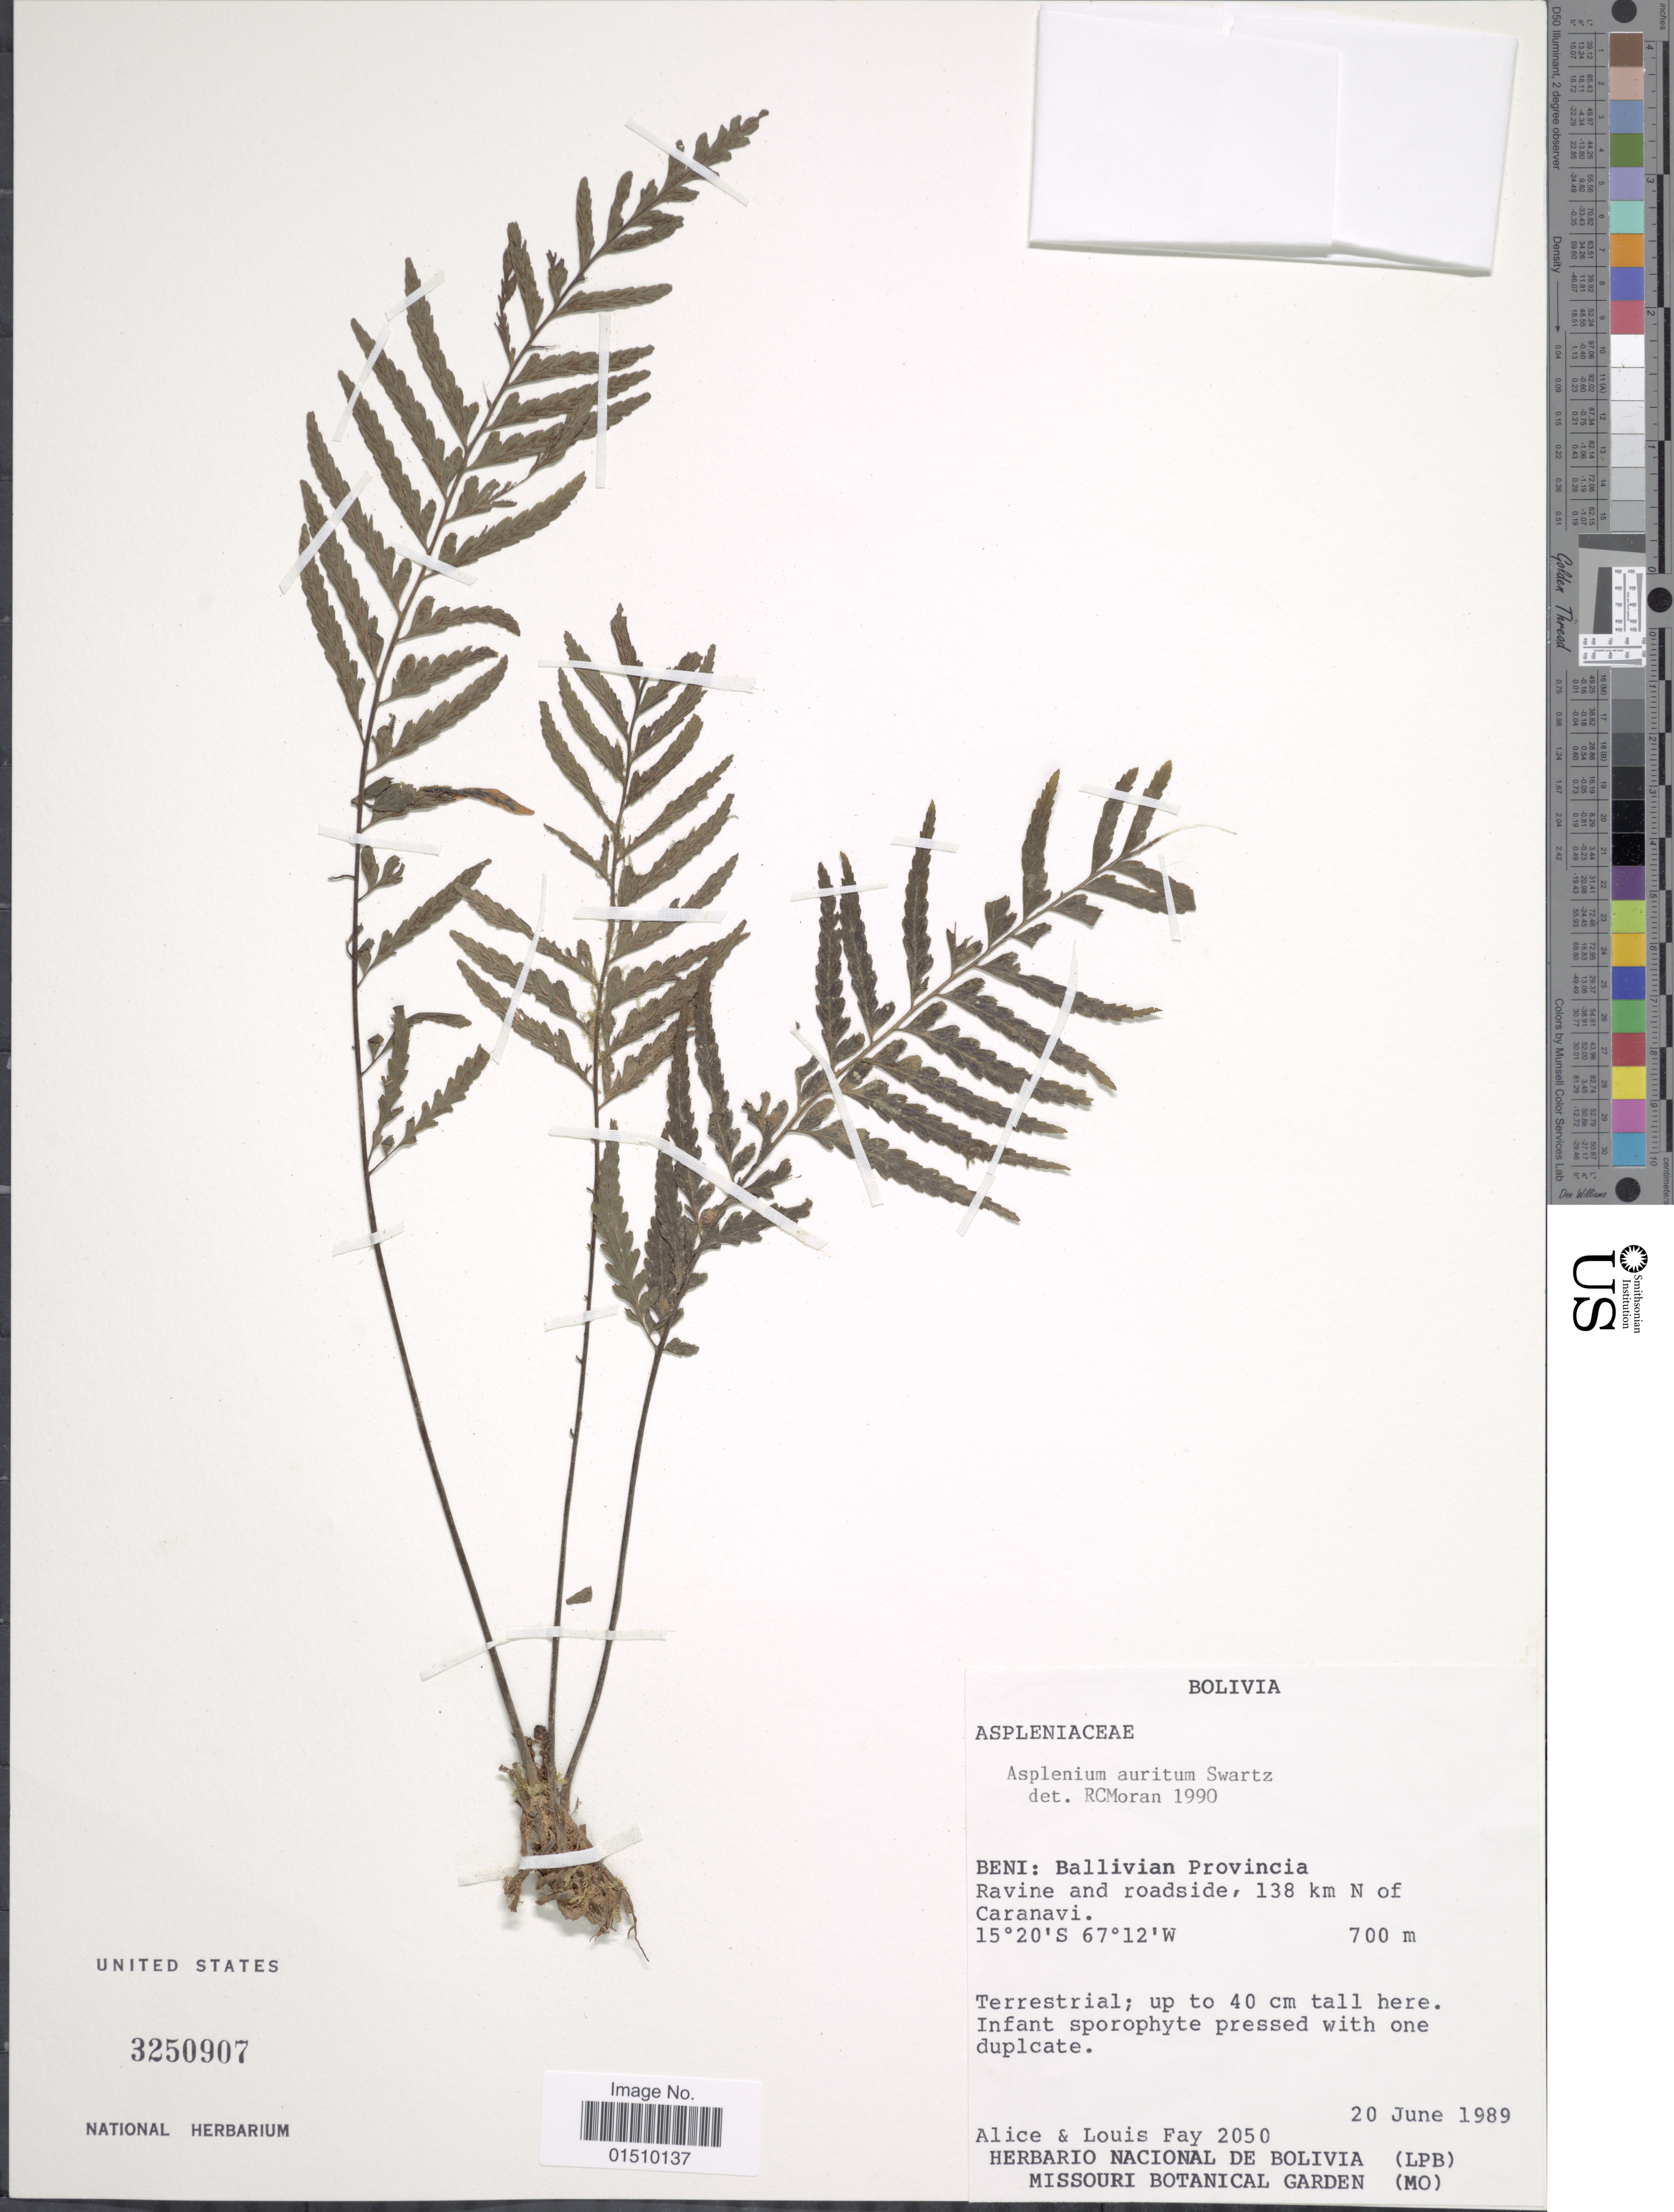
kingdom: Plantae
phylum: Tracheophyta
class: Polypodiopsida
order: Polypodiales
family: Aspleniaceae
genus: Asplenium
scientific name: Asplenium auritum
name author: Sw.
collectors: A. Fay & L. Fay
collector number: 2050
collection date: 1989-06-20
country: Bolivia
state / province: Beni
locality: Bolivia, Ballivian Provincia, Ravine and roadside, 138 k N of Caranavi.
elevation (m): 700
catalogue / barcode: US 3250907